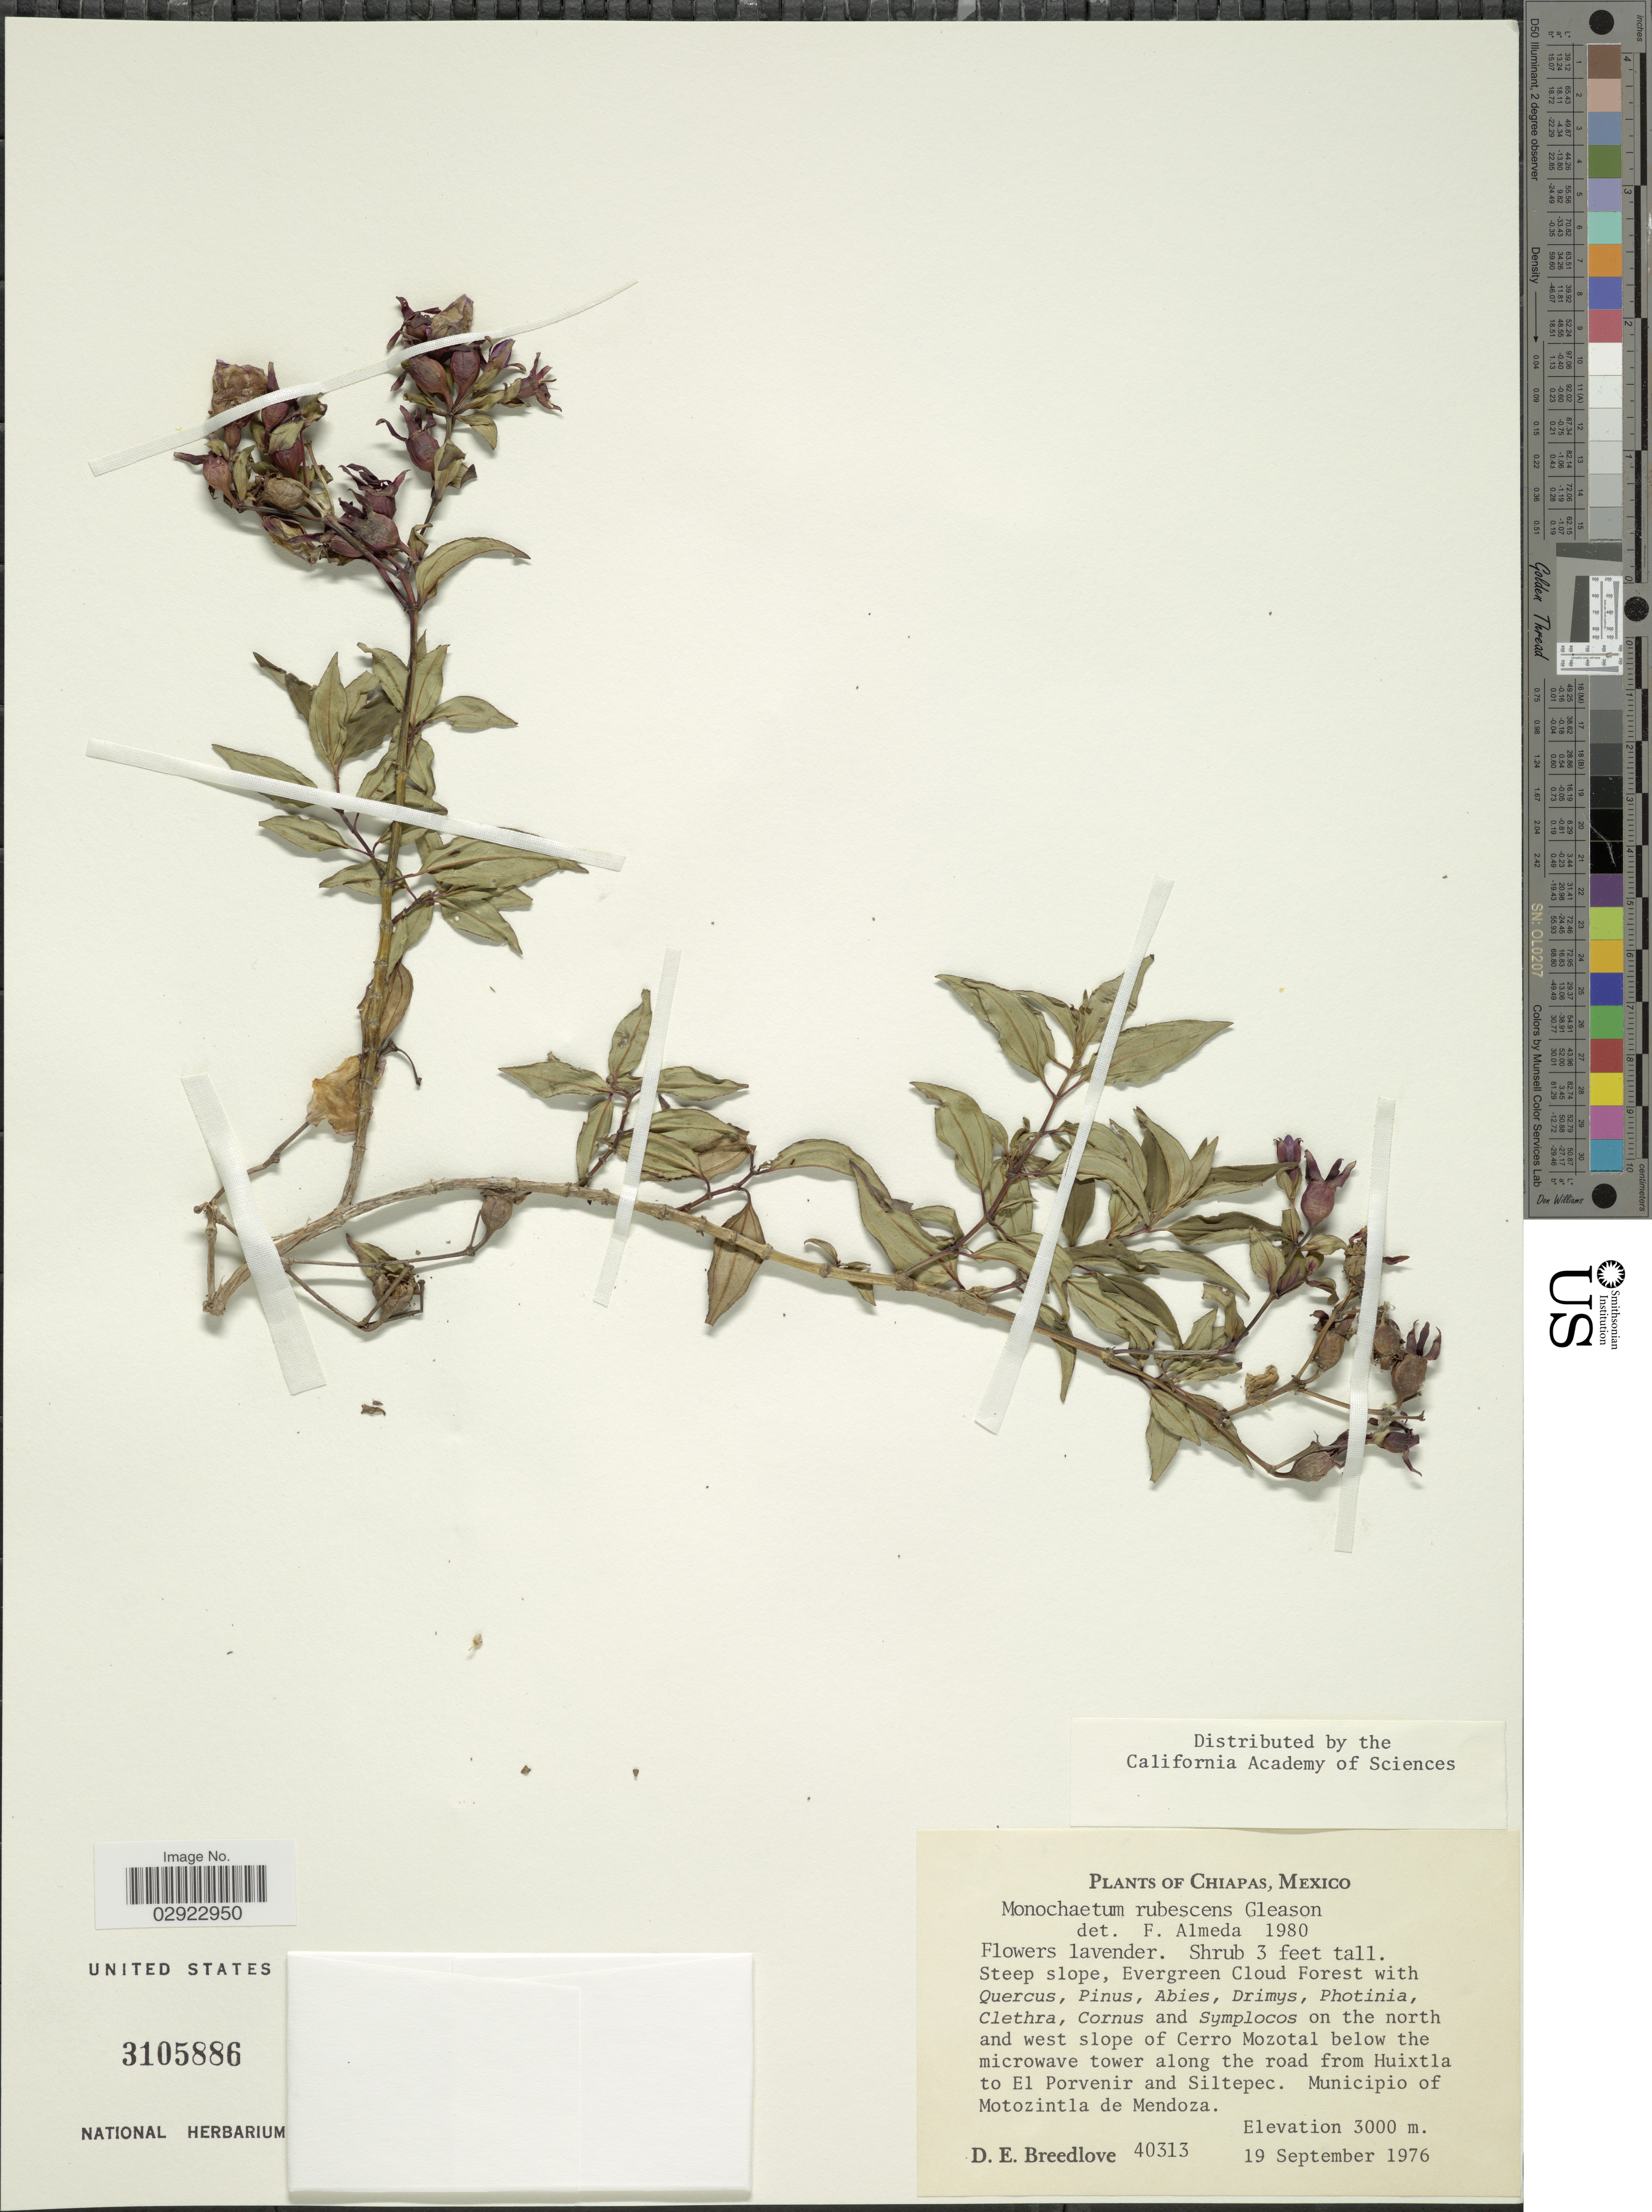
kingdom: Plantae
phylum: Tracheophyta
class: Magnoliopsida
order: Myrtales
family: Melastomataceae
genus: Monochaetum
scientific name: Monochaetum rubescens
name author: Gleason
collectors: D. E. Breedlove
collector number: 40313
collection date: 1976-09-19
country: Mexico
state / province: Chiapas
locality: On the north and west slope of Cerro Mozotal below the microwave tower along the road from Huixtla to El Porvenir and Siltepec. Municipio of Motozintla de Mendoza.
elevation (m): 3000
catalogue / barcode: US 3105886